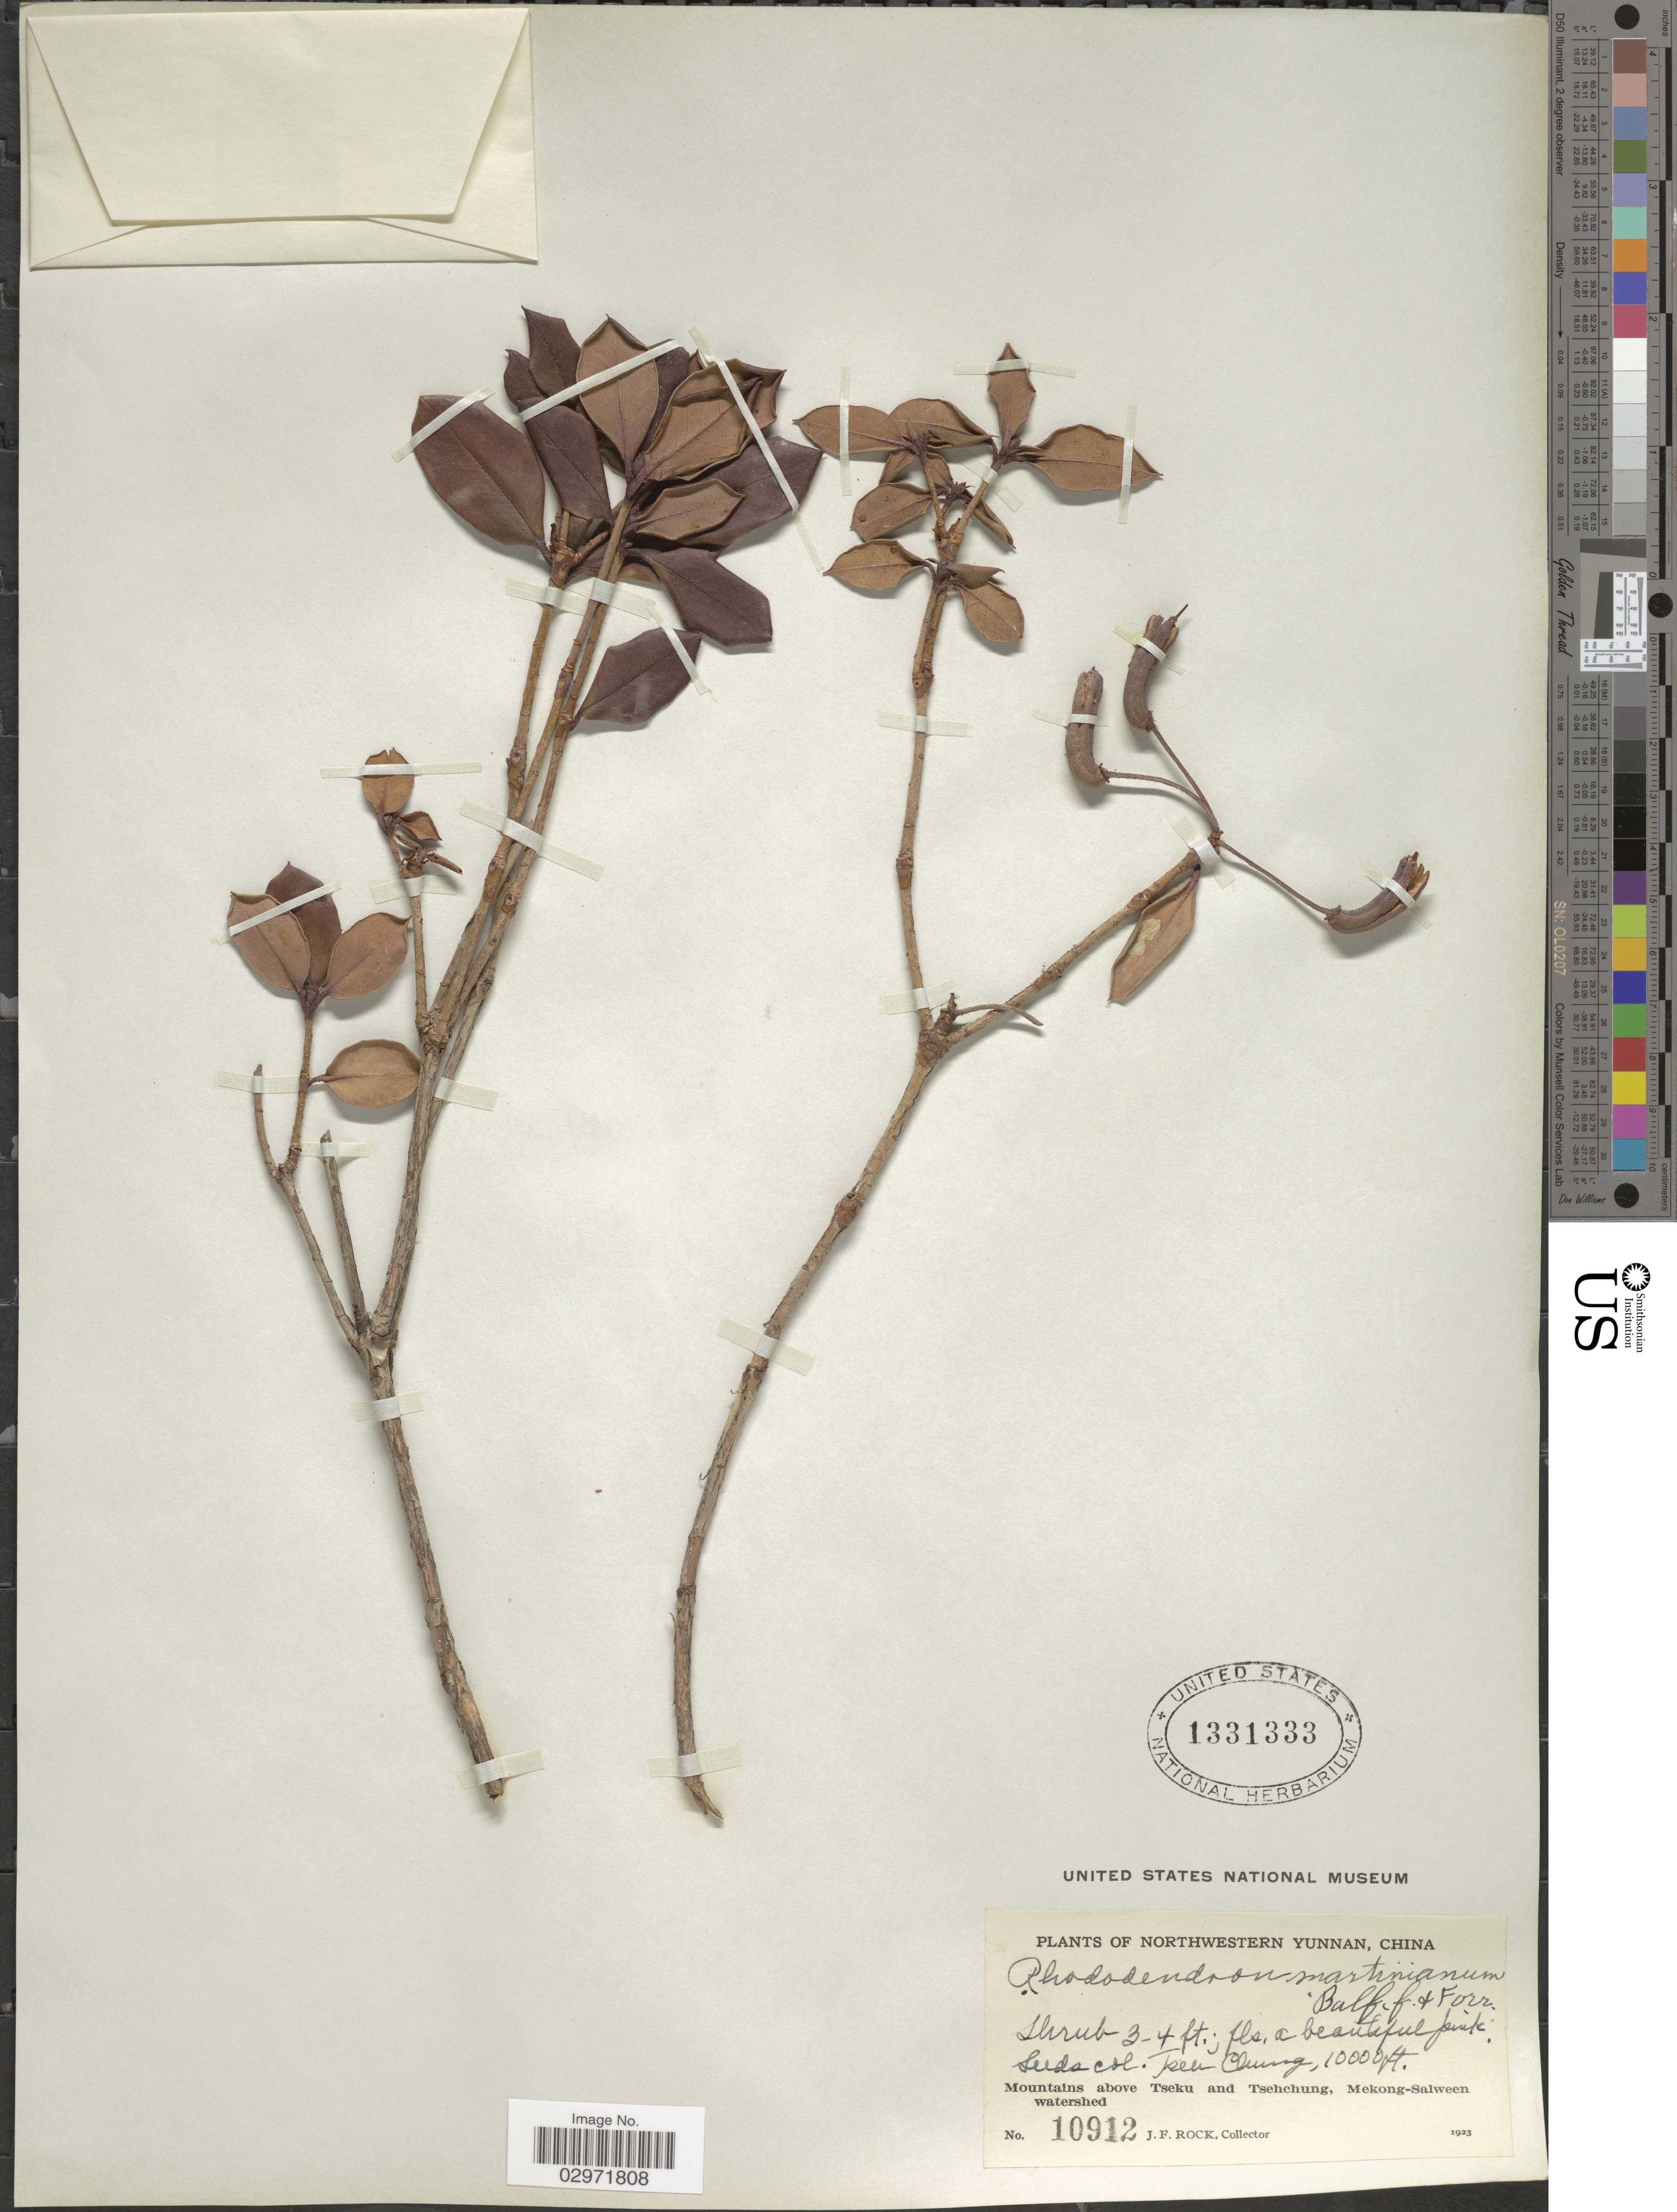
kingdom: Plantae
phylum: Tracheophyta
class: Magnoliopsida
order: Ericales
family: Ericaceae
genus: Rhododendron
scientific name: Rhododendron martinianum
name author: Balf. f. & Forrest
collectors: J. Rock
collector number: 10912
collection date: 1923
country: China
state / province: Yunnan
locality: Northwestern Yunnan. Mountains above Tseku and Tsehchung, Mekong-Salween watershed. Tseh Chung.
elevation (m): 3048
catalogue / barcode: US 1331333